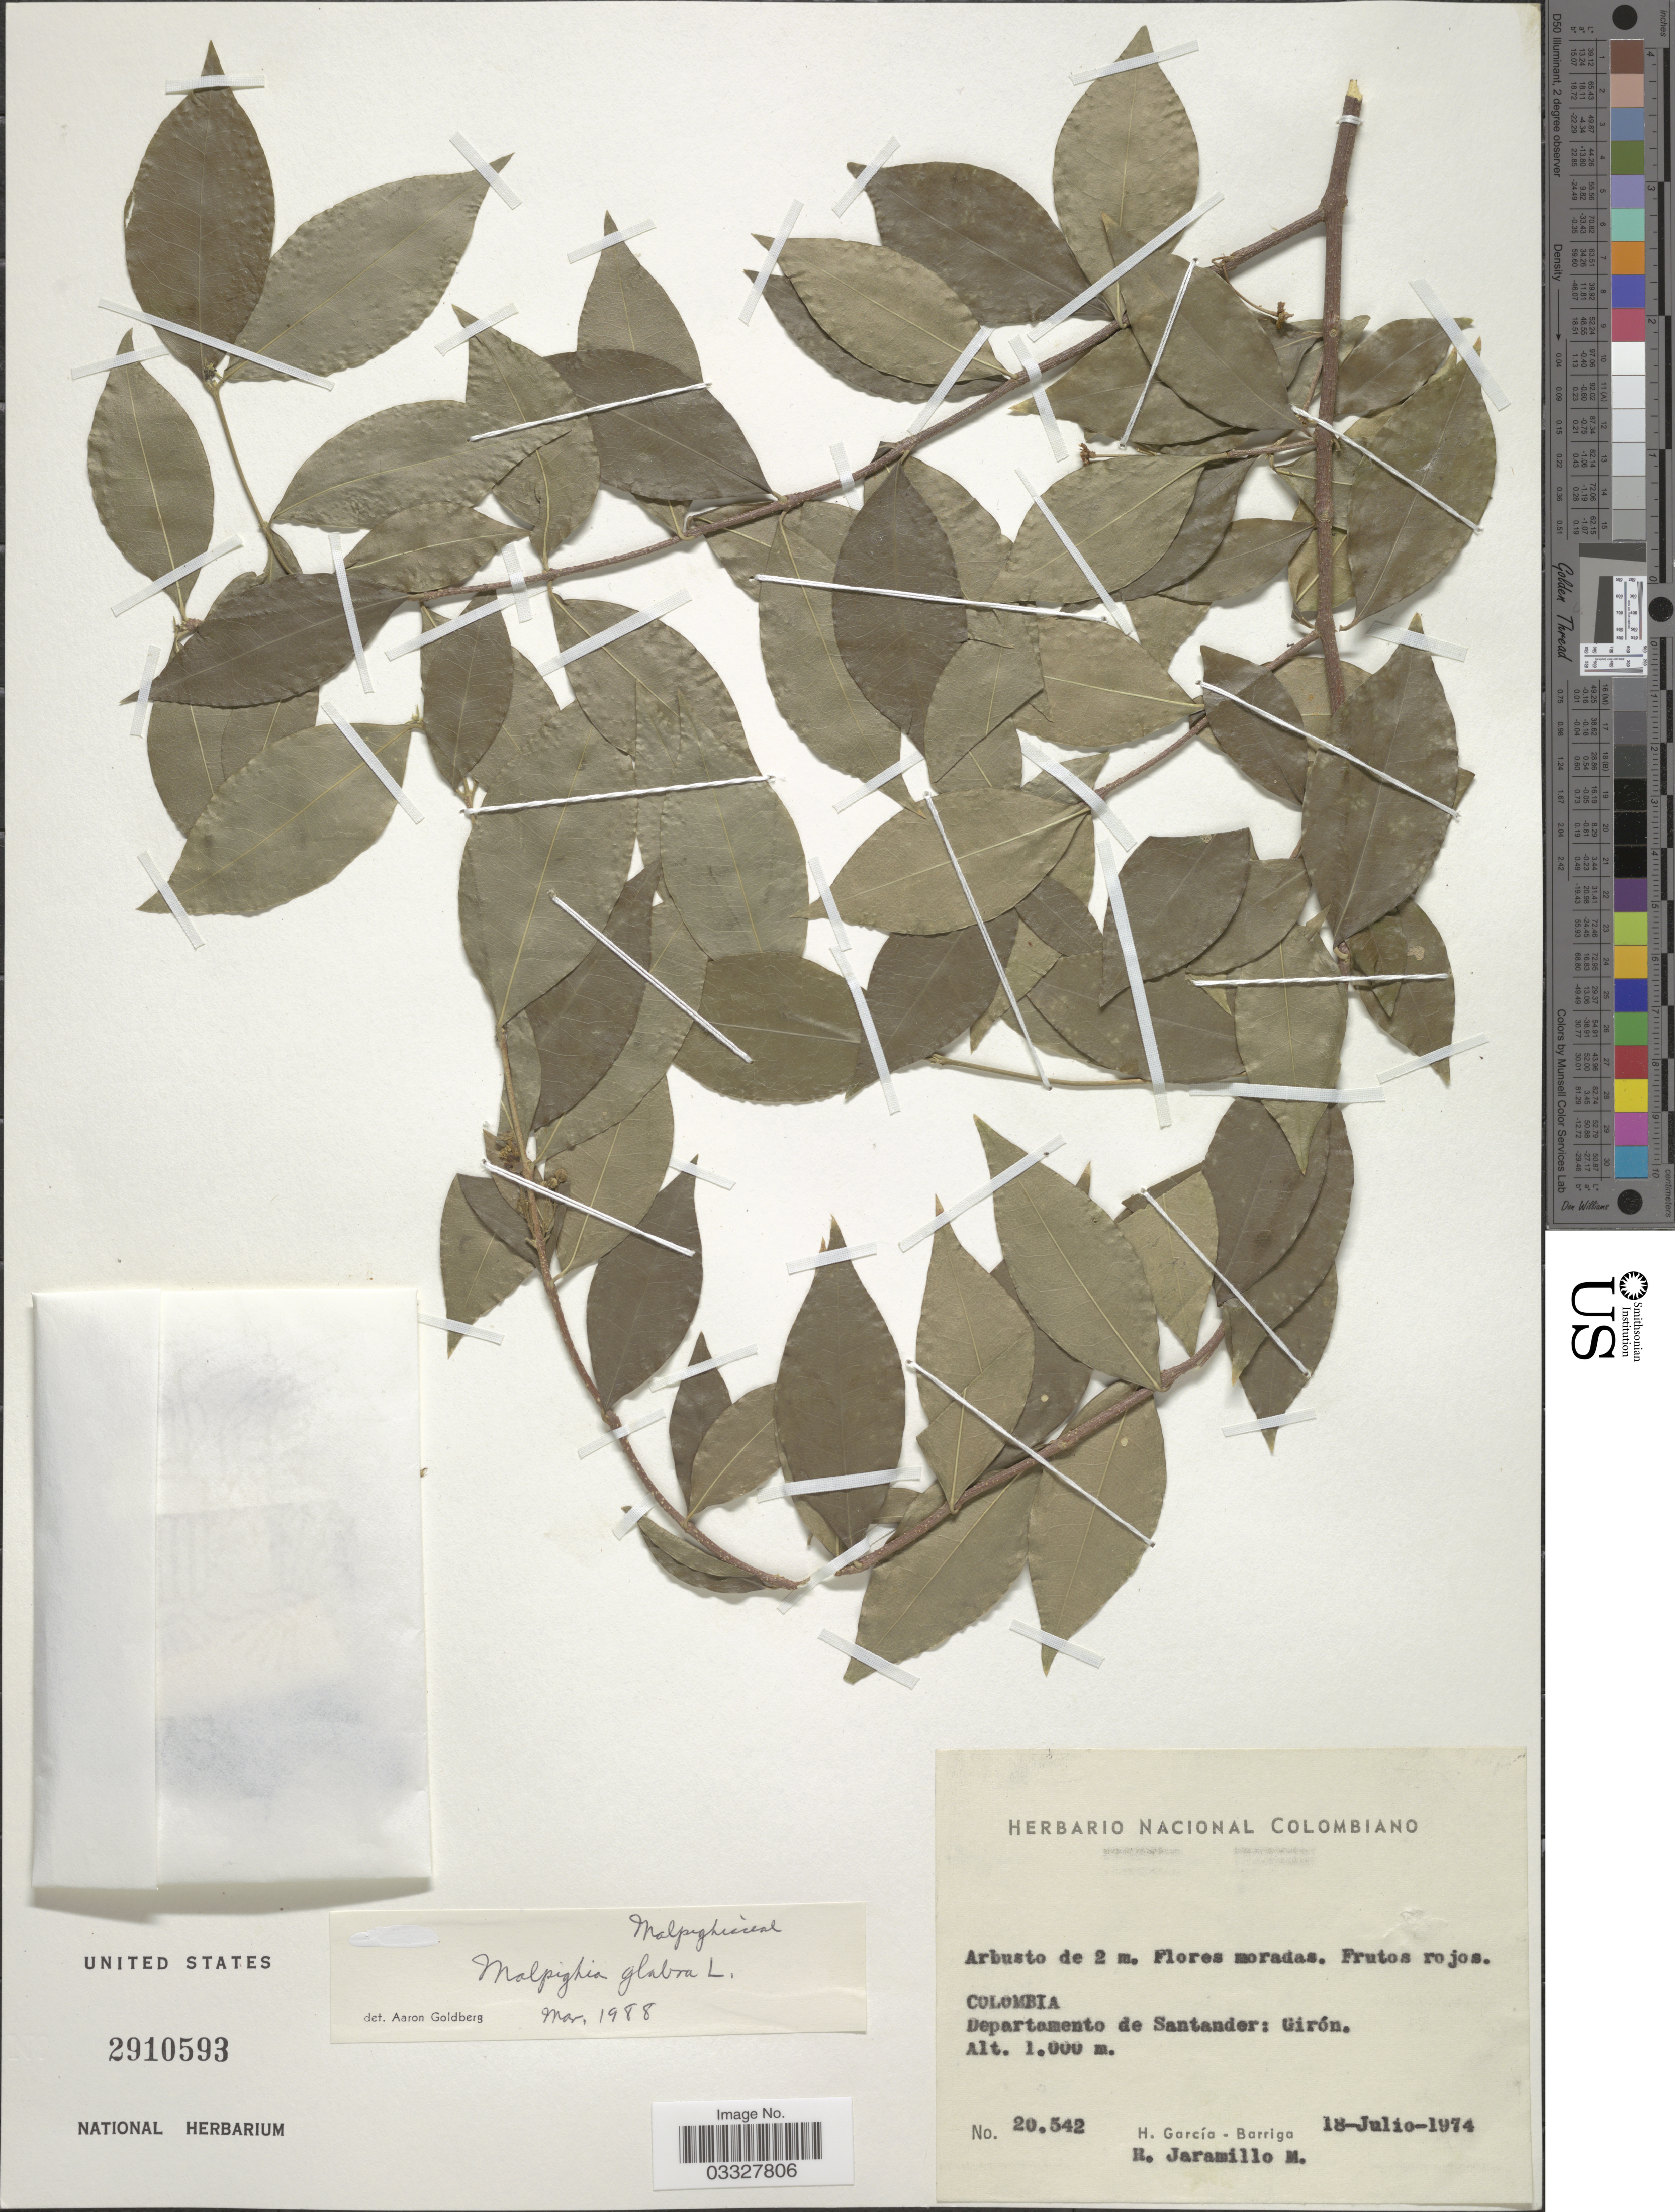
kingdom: Plantae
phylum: Tracheophyta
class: Magnoliopsida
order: Malpighiales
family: Malpighiaceae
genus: Malpighia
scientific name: Malpighia glabra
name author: L.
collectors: H. García Barriga & R. Jaramillo M.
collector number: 20542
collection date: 1974-07-18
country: Colombia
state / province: Santander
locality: Departamento de Santander: Girón.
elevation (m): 1000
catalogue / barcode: US 2910593